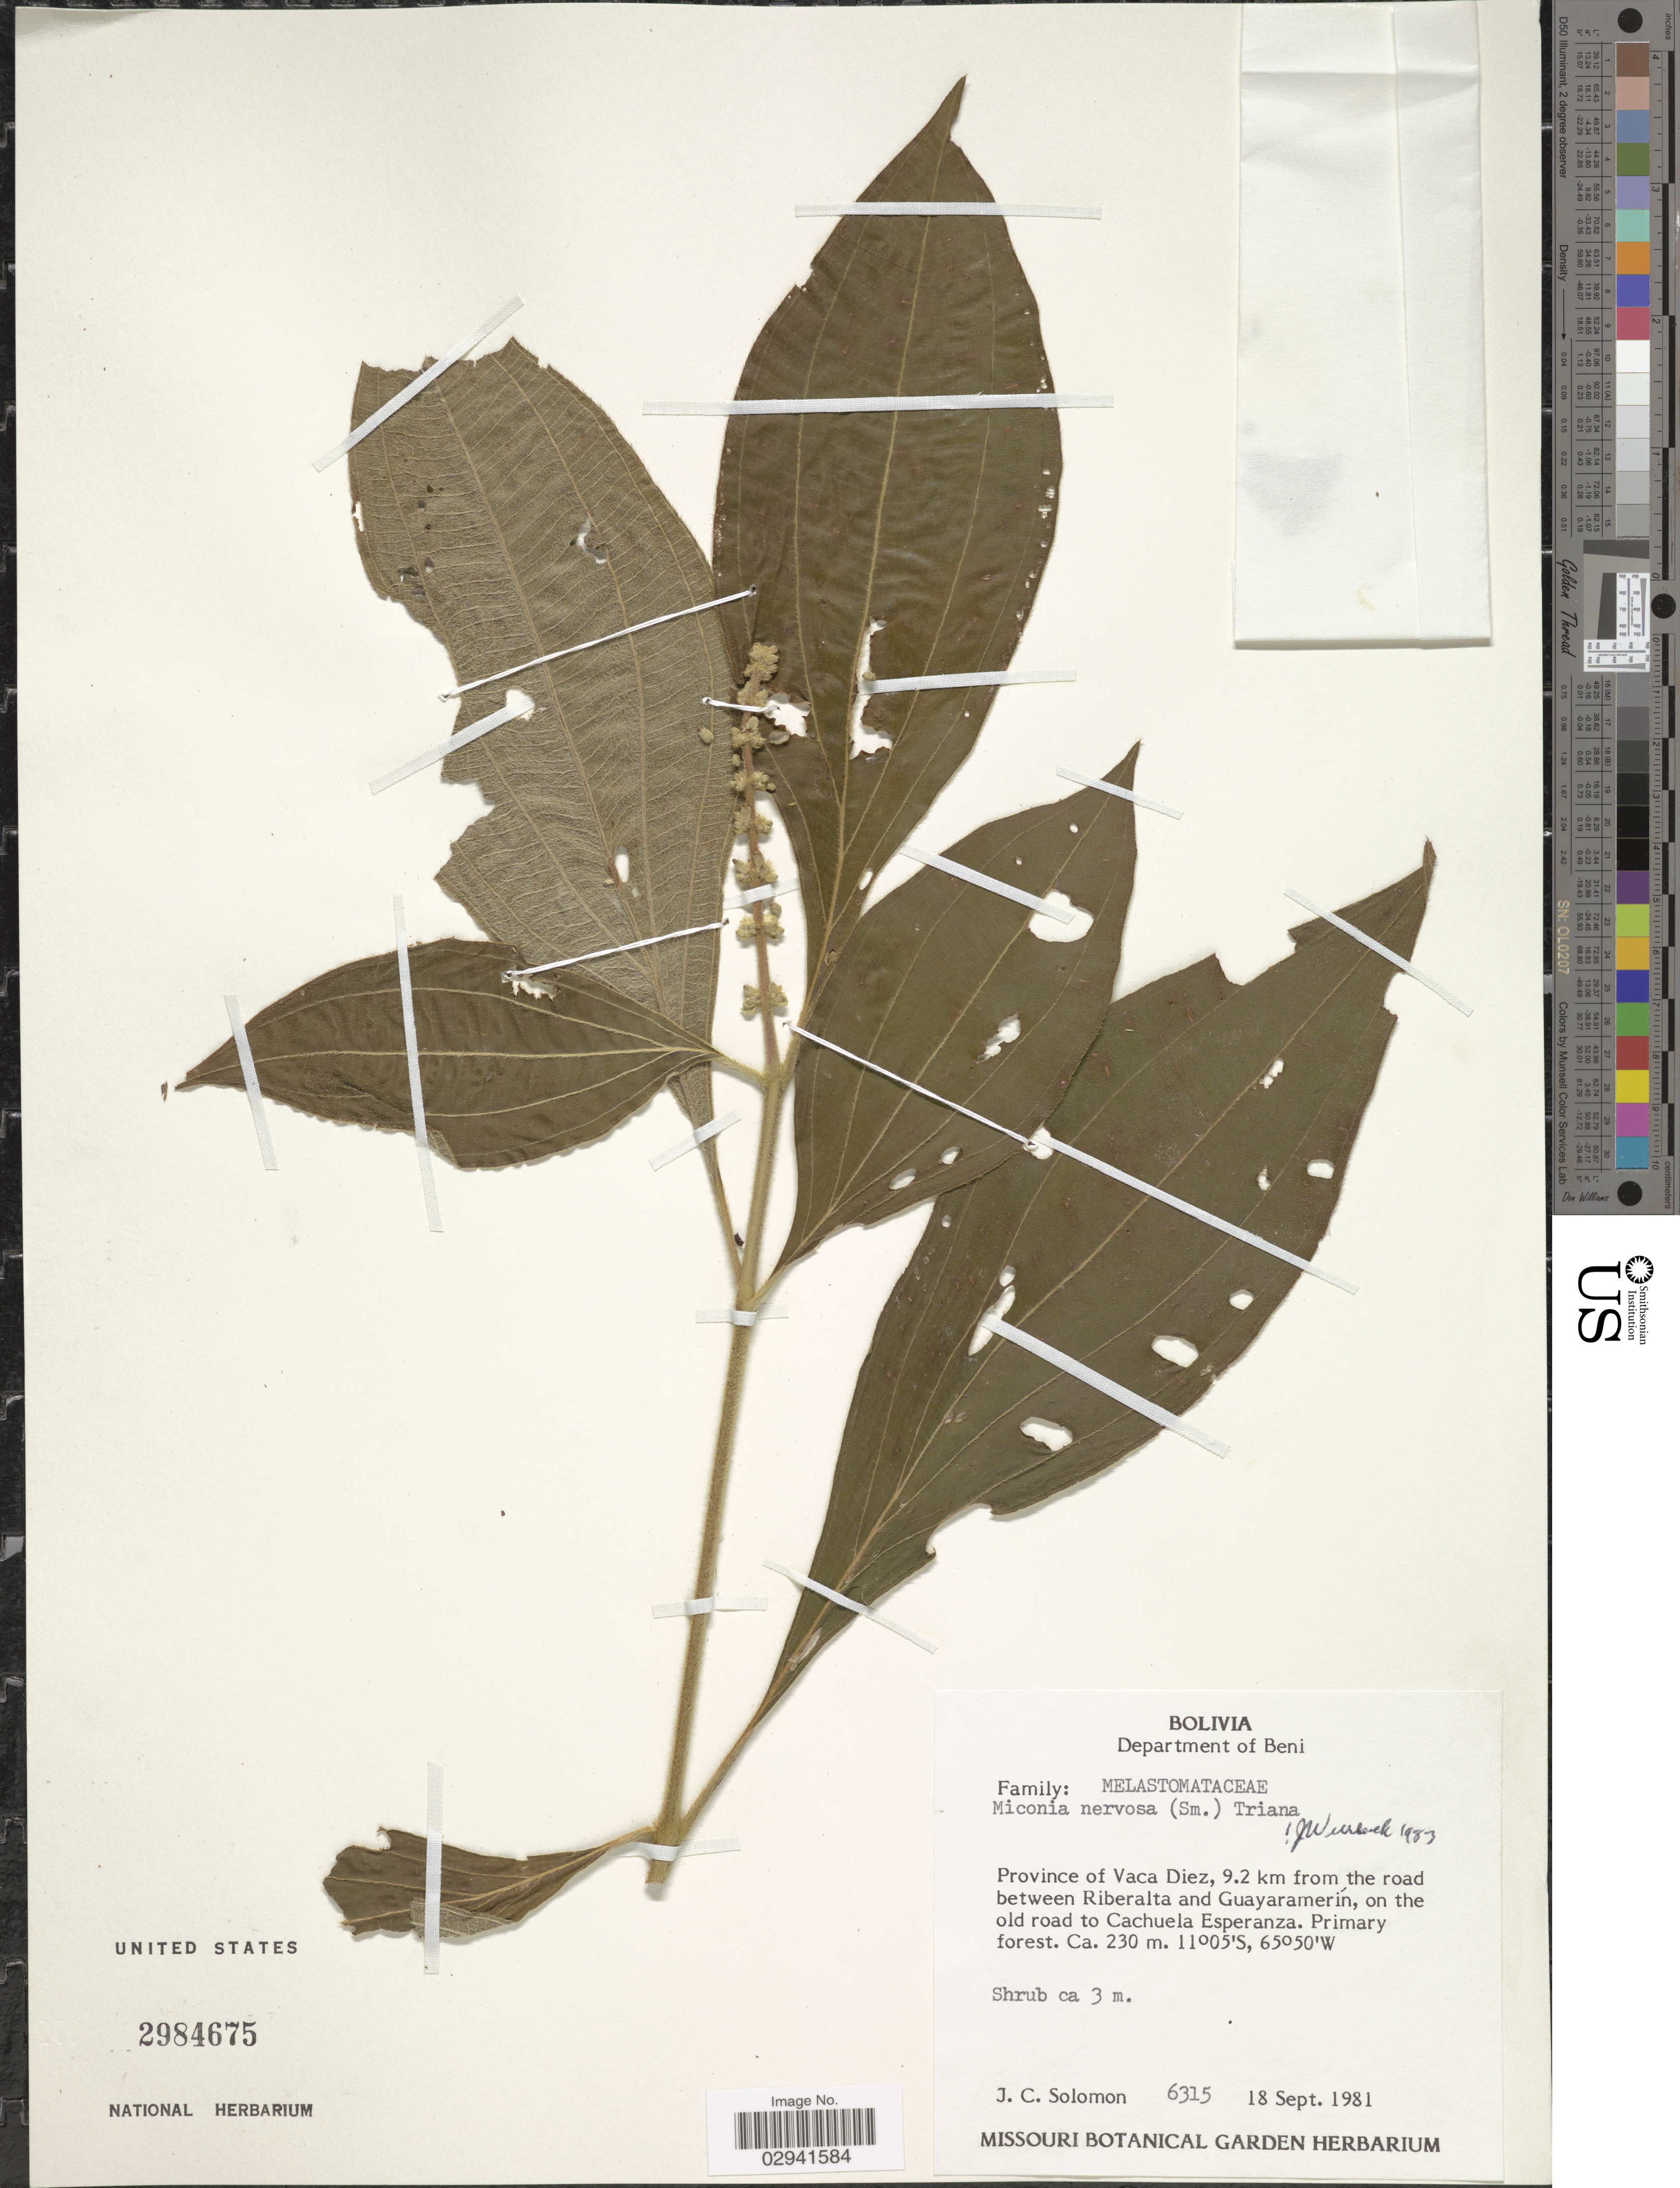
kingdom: Plantae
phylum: Tracheophyta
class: Magnoliopsida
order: Myrtales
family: Melastomataceae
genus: Miconia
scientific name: Miconia nervosa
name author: (Sm.) Triana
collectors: J. C. Solomon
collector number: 6315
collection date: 1981-09-18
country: Bolivia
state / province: Beni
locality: Department of Beni. Province of Vaca Diez, 9.2 km from the road between Riveralta and Guayaramerín, on the old road to Cachuela Esperanza.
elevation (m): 230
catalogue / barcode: US 2984675